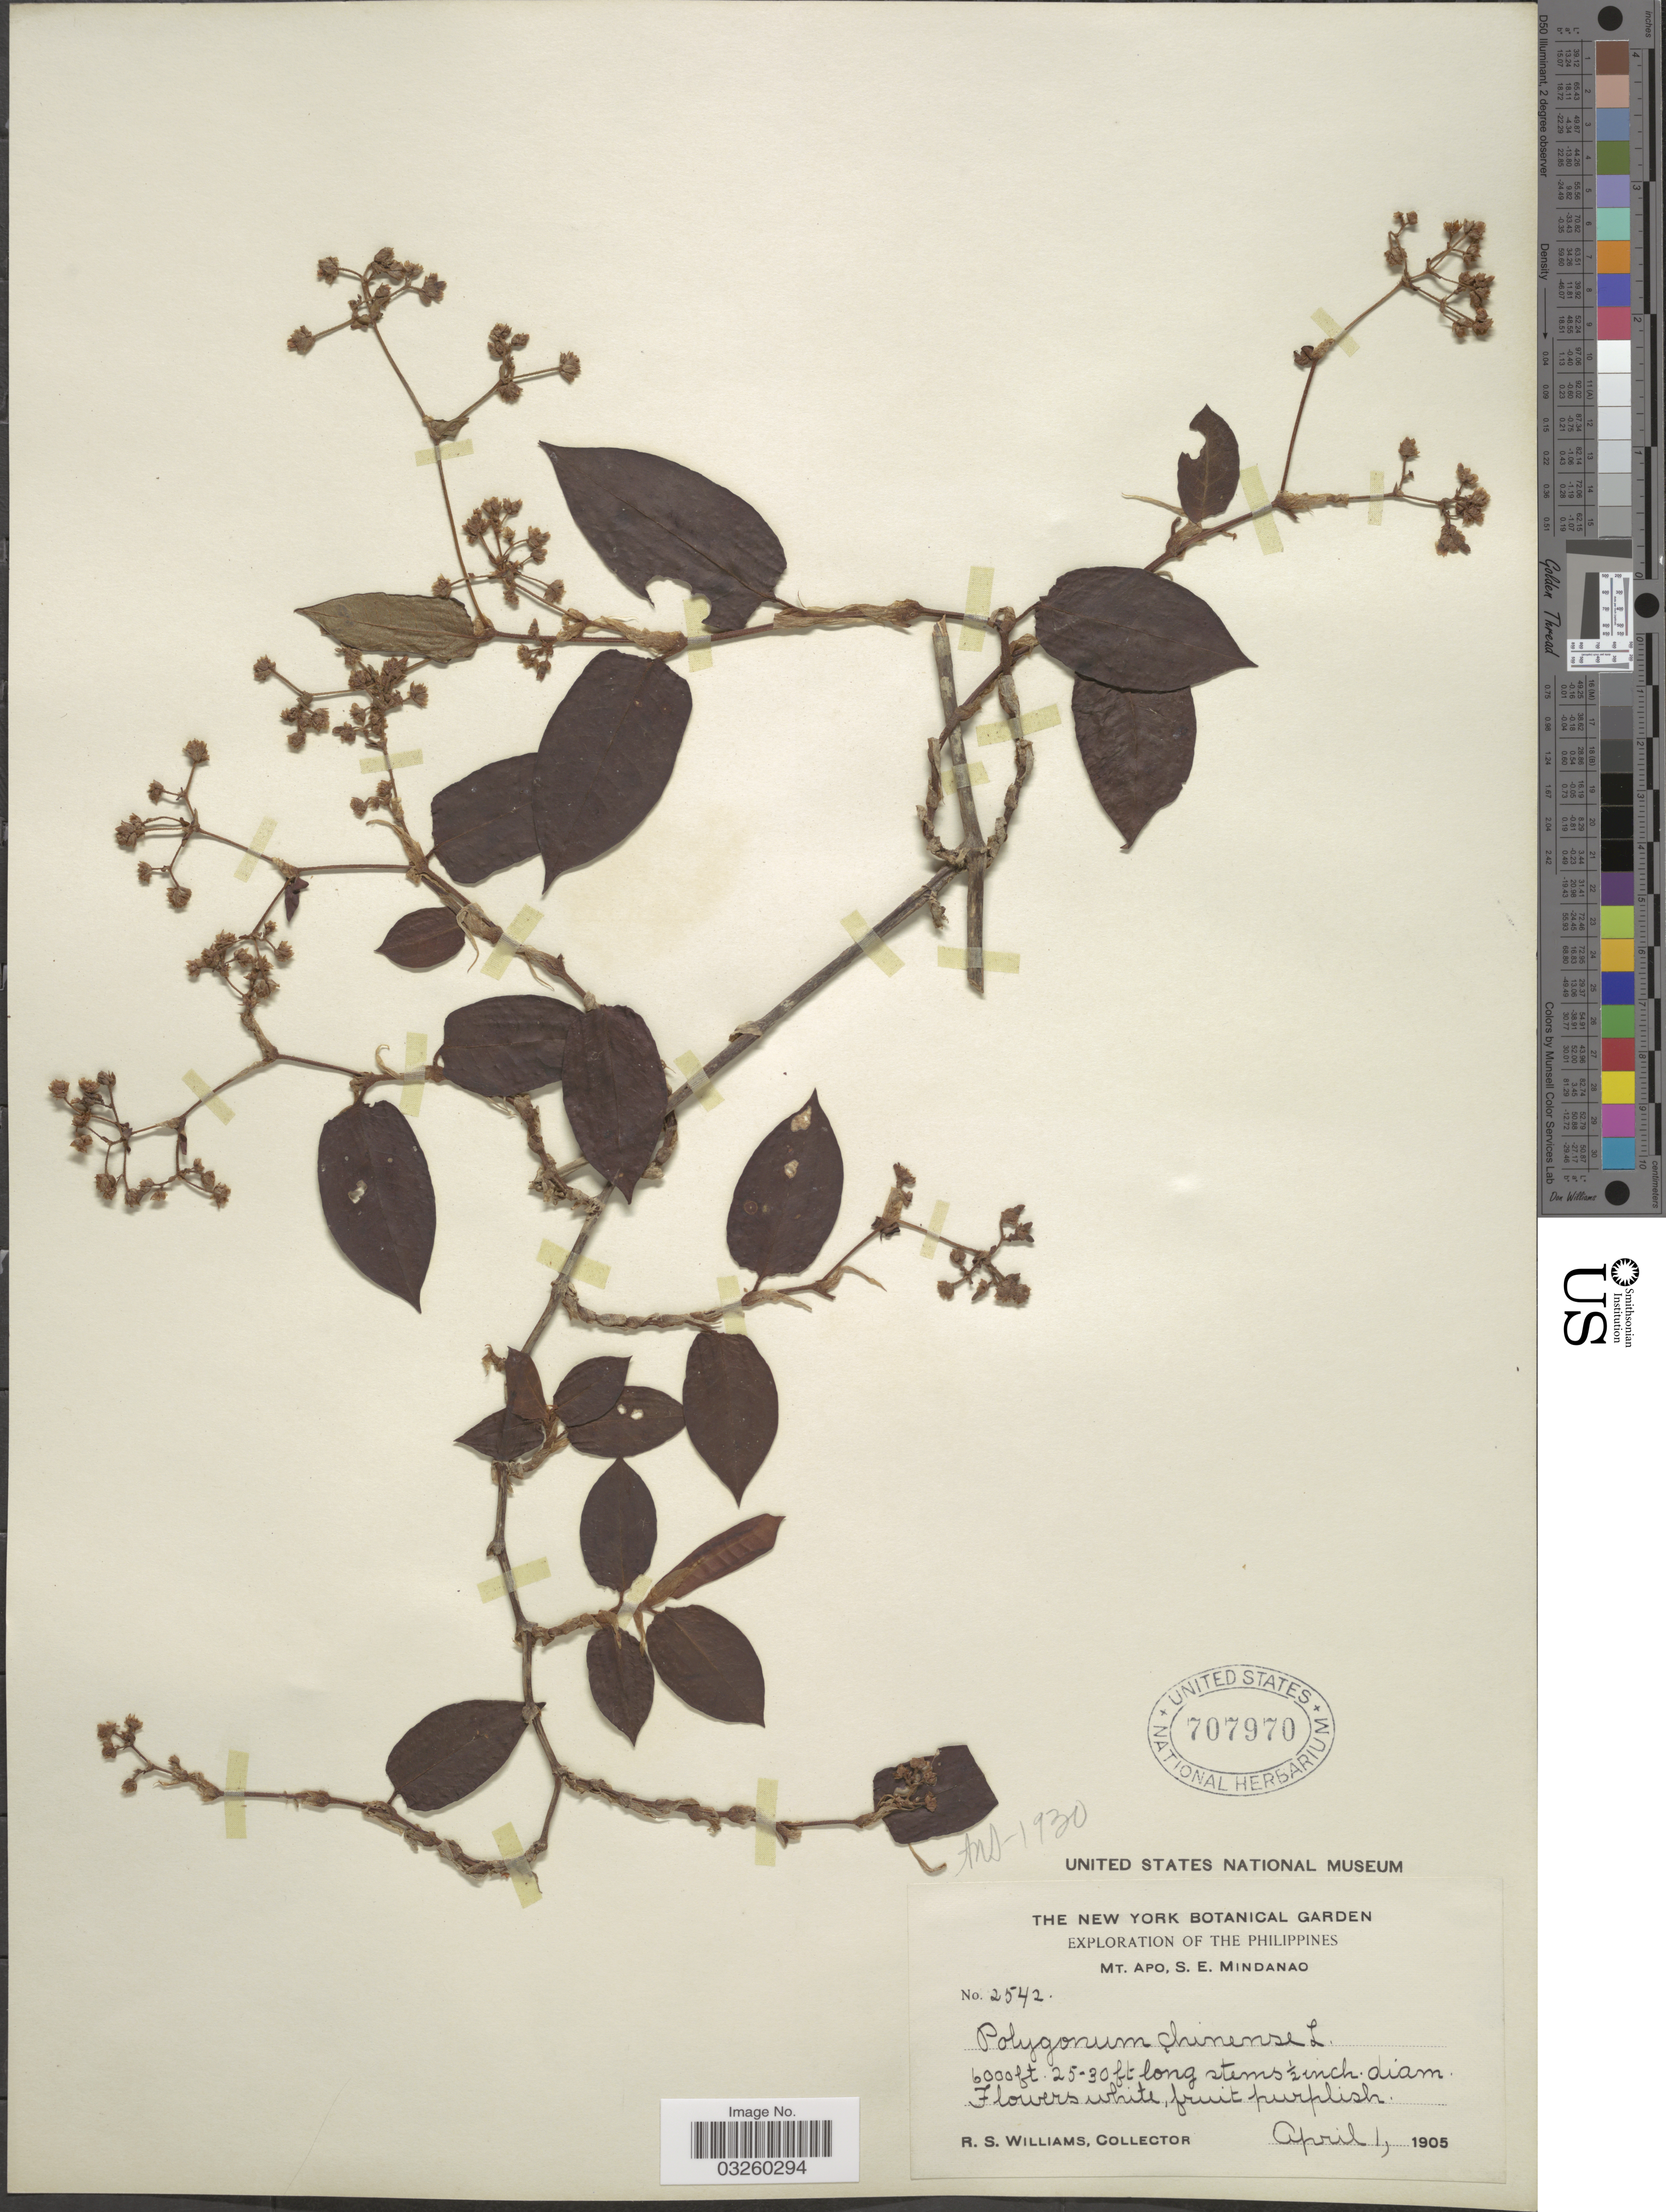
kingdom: Plantae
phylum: Tracheophyta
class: Magnoliopsida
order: Caryophyllales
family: Polygonaceae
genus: Polygonum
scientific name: Polygonum chinense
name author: L.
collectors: R. S. Williams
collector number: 2542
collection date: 1905-04-01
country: Philippines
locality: Mt. Apo, S.E. Mindanao.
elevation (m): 1829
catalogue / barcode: US 707970